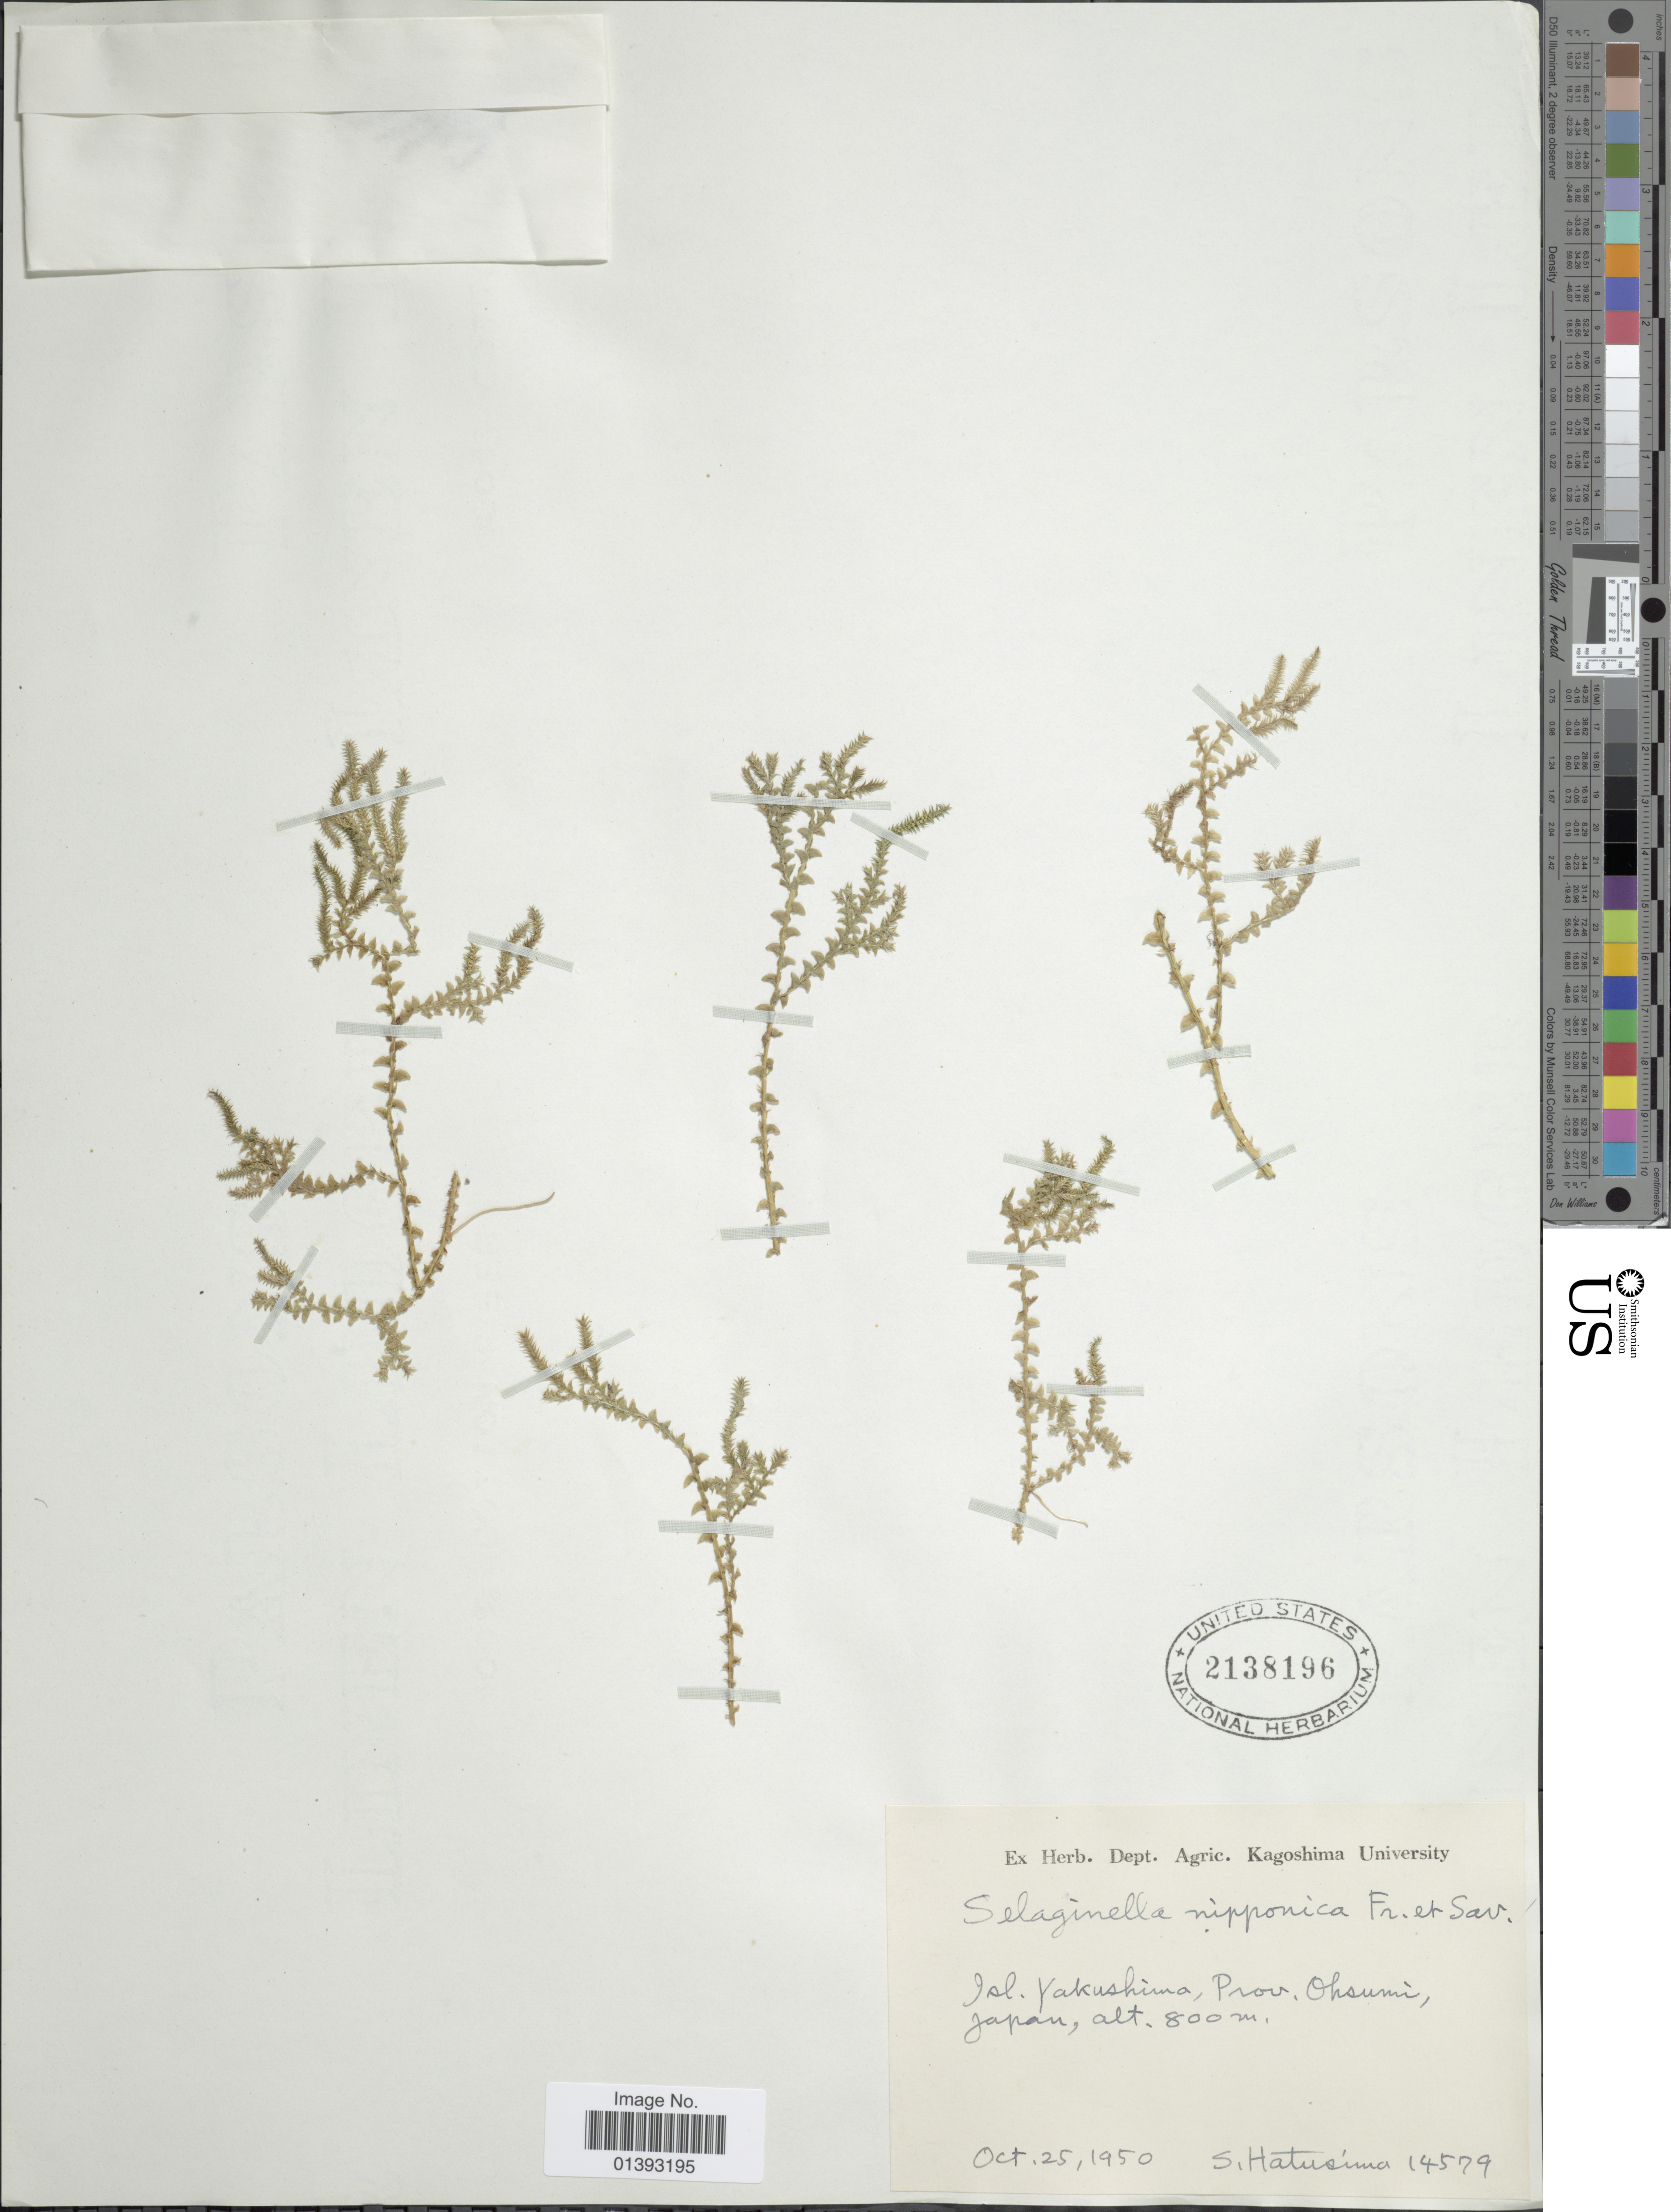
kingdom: Plantae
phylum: Tracheophyta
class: Lycopodiopsida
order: Selaginellales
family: Selaginellaceae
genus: Selaginella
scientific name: Selaginella nipponica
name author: Franch. & Sav.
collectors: S. Hatusima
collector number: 14579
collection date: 1950-10-25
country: Japan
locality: Isl. Yakushima, prov. Ohsumi, Japan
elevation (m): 800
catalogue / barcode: US 2138196